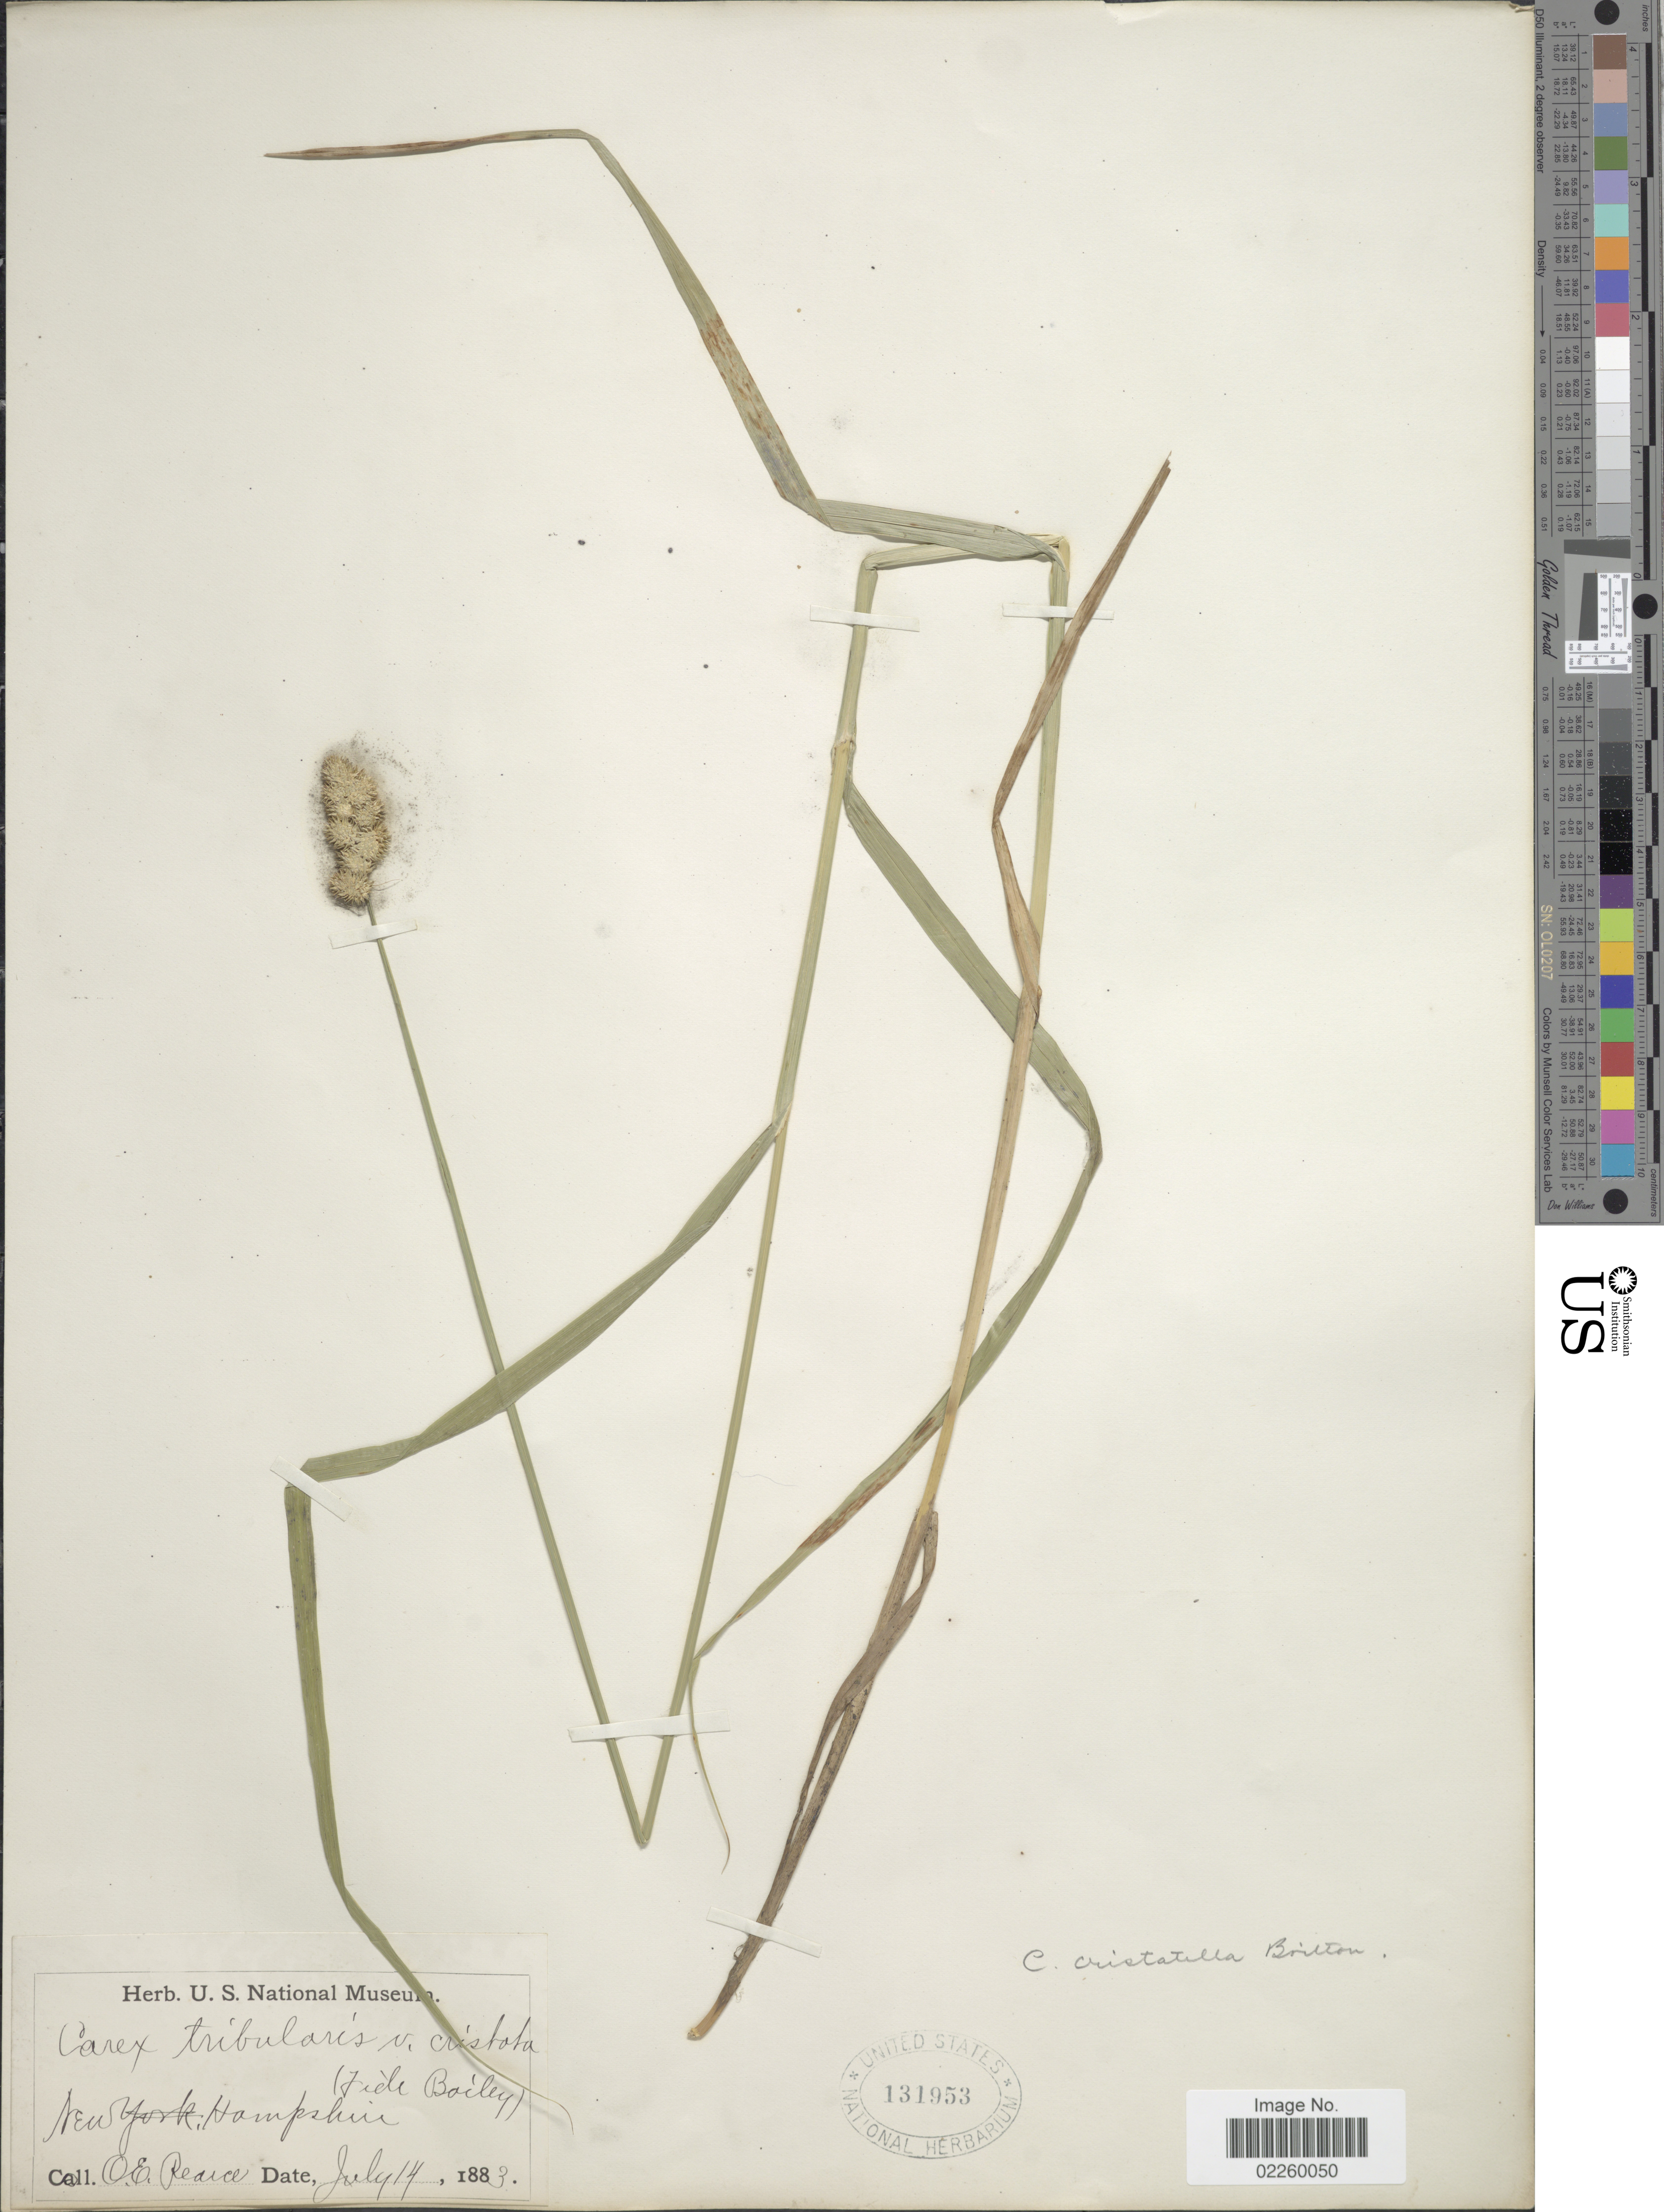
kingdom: Plantae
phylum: Tracheophyta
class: Liliopsida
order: Poales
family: Cyperaceae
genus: Carex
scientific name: Carex cristatella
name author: Britton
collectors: O. E. Pearce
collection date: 1883-07-14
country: United States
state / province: New Hampshire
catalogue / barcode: US 131953